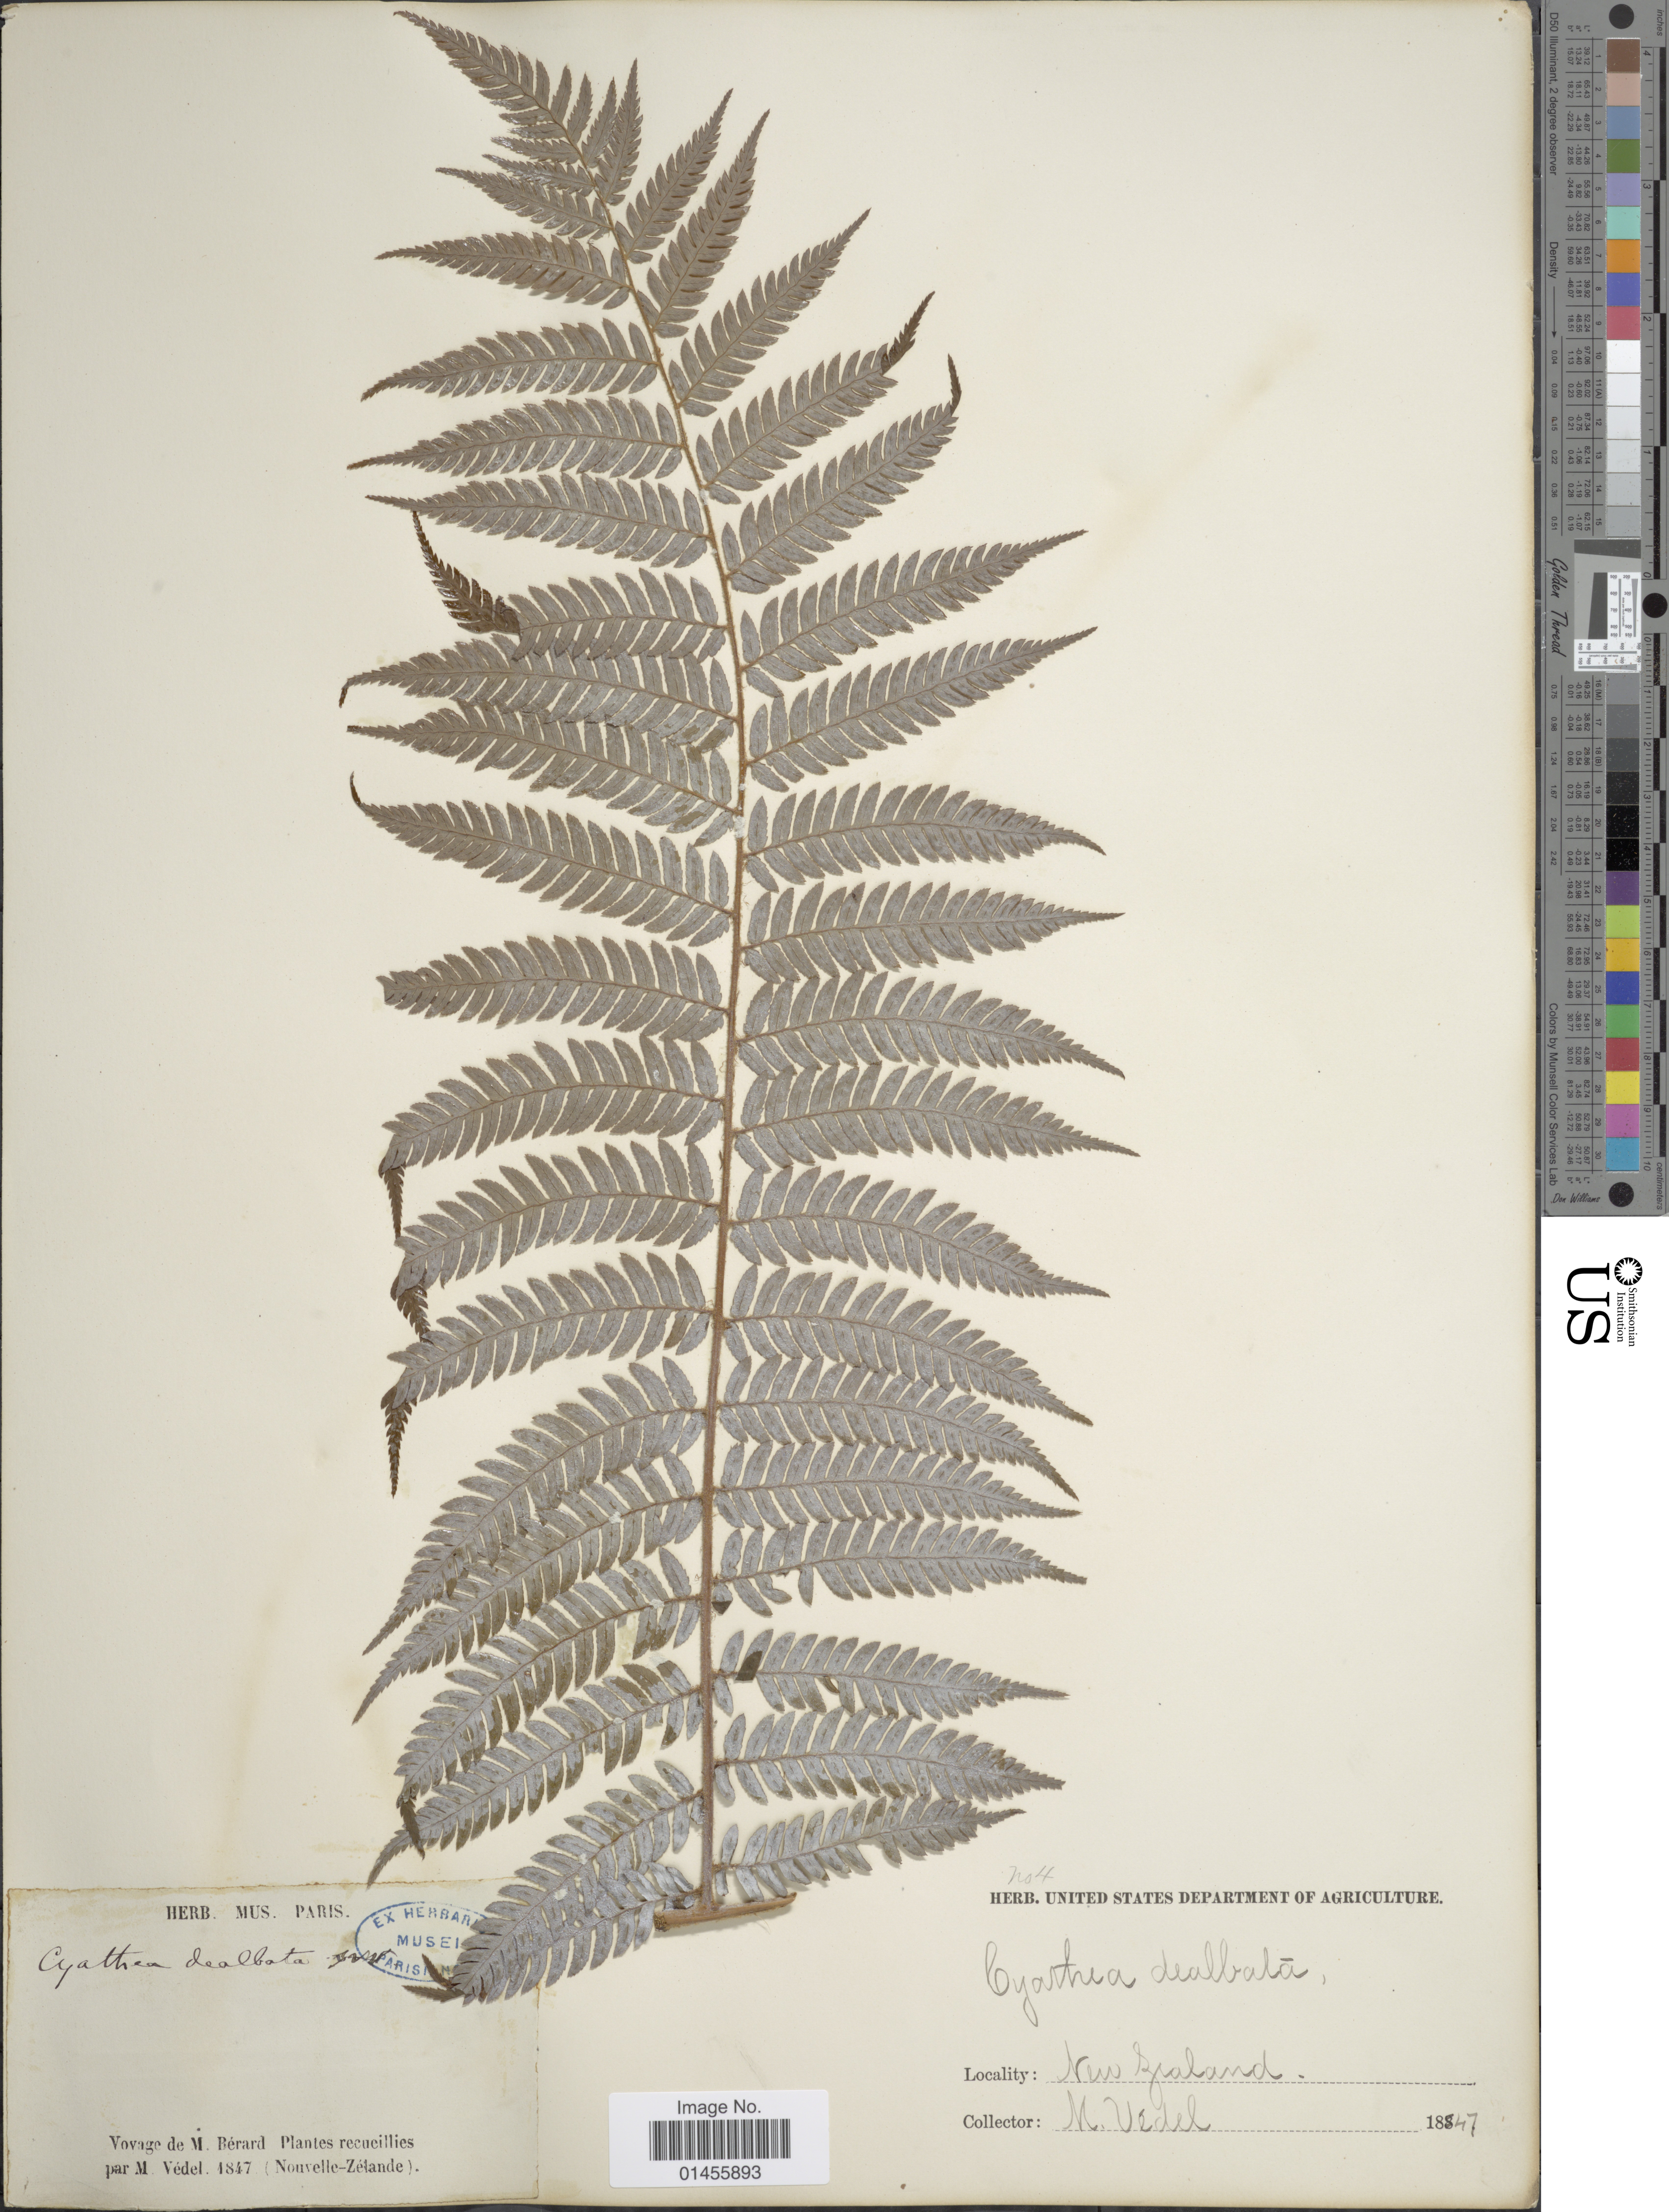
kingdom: Plantae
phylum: Tracheophyta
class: Polypodiopsida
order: Cyatheales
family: Cyatheaceae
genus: Alsophila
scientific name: Alsophila dealbata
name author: (G. Forst.)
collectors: M. Vedele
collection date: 1847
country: New Zealand